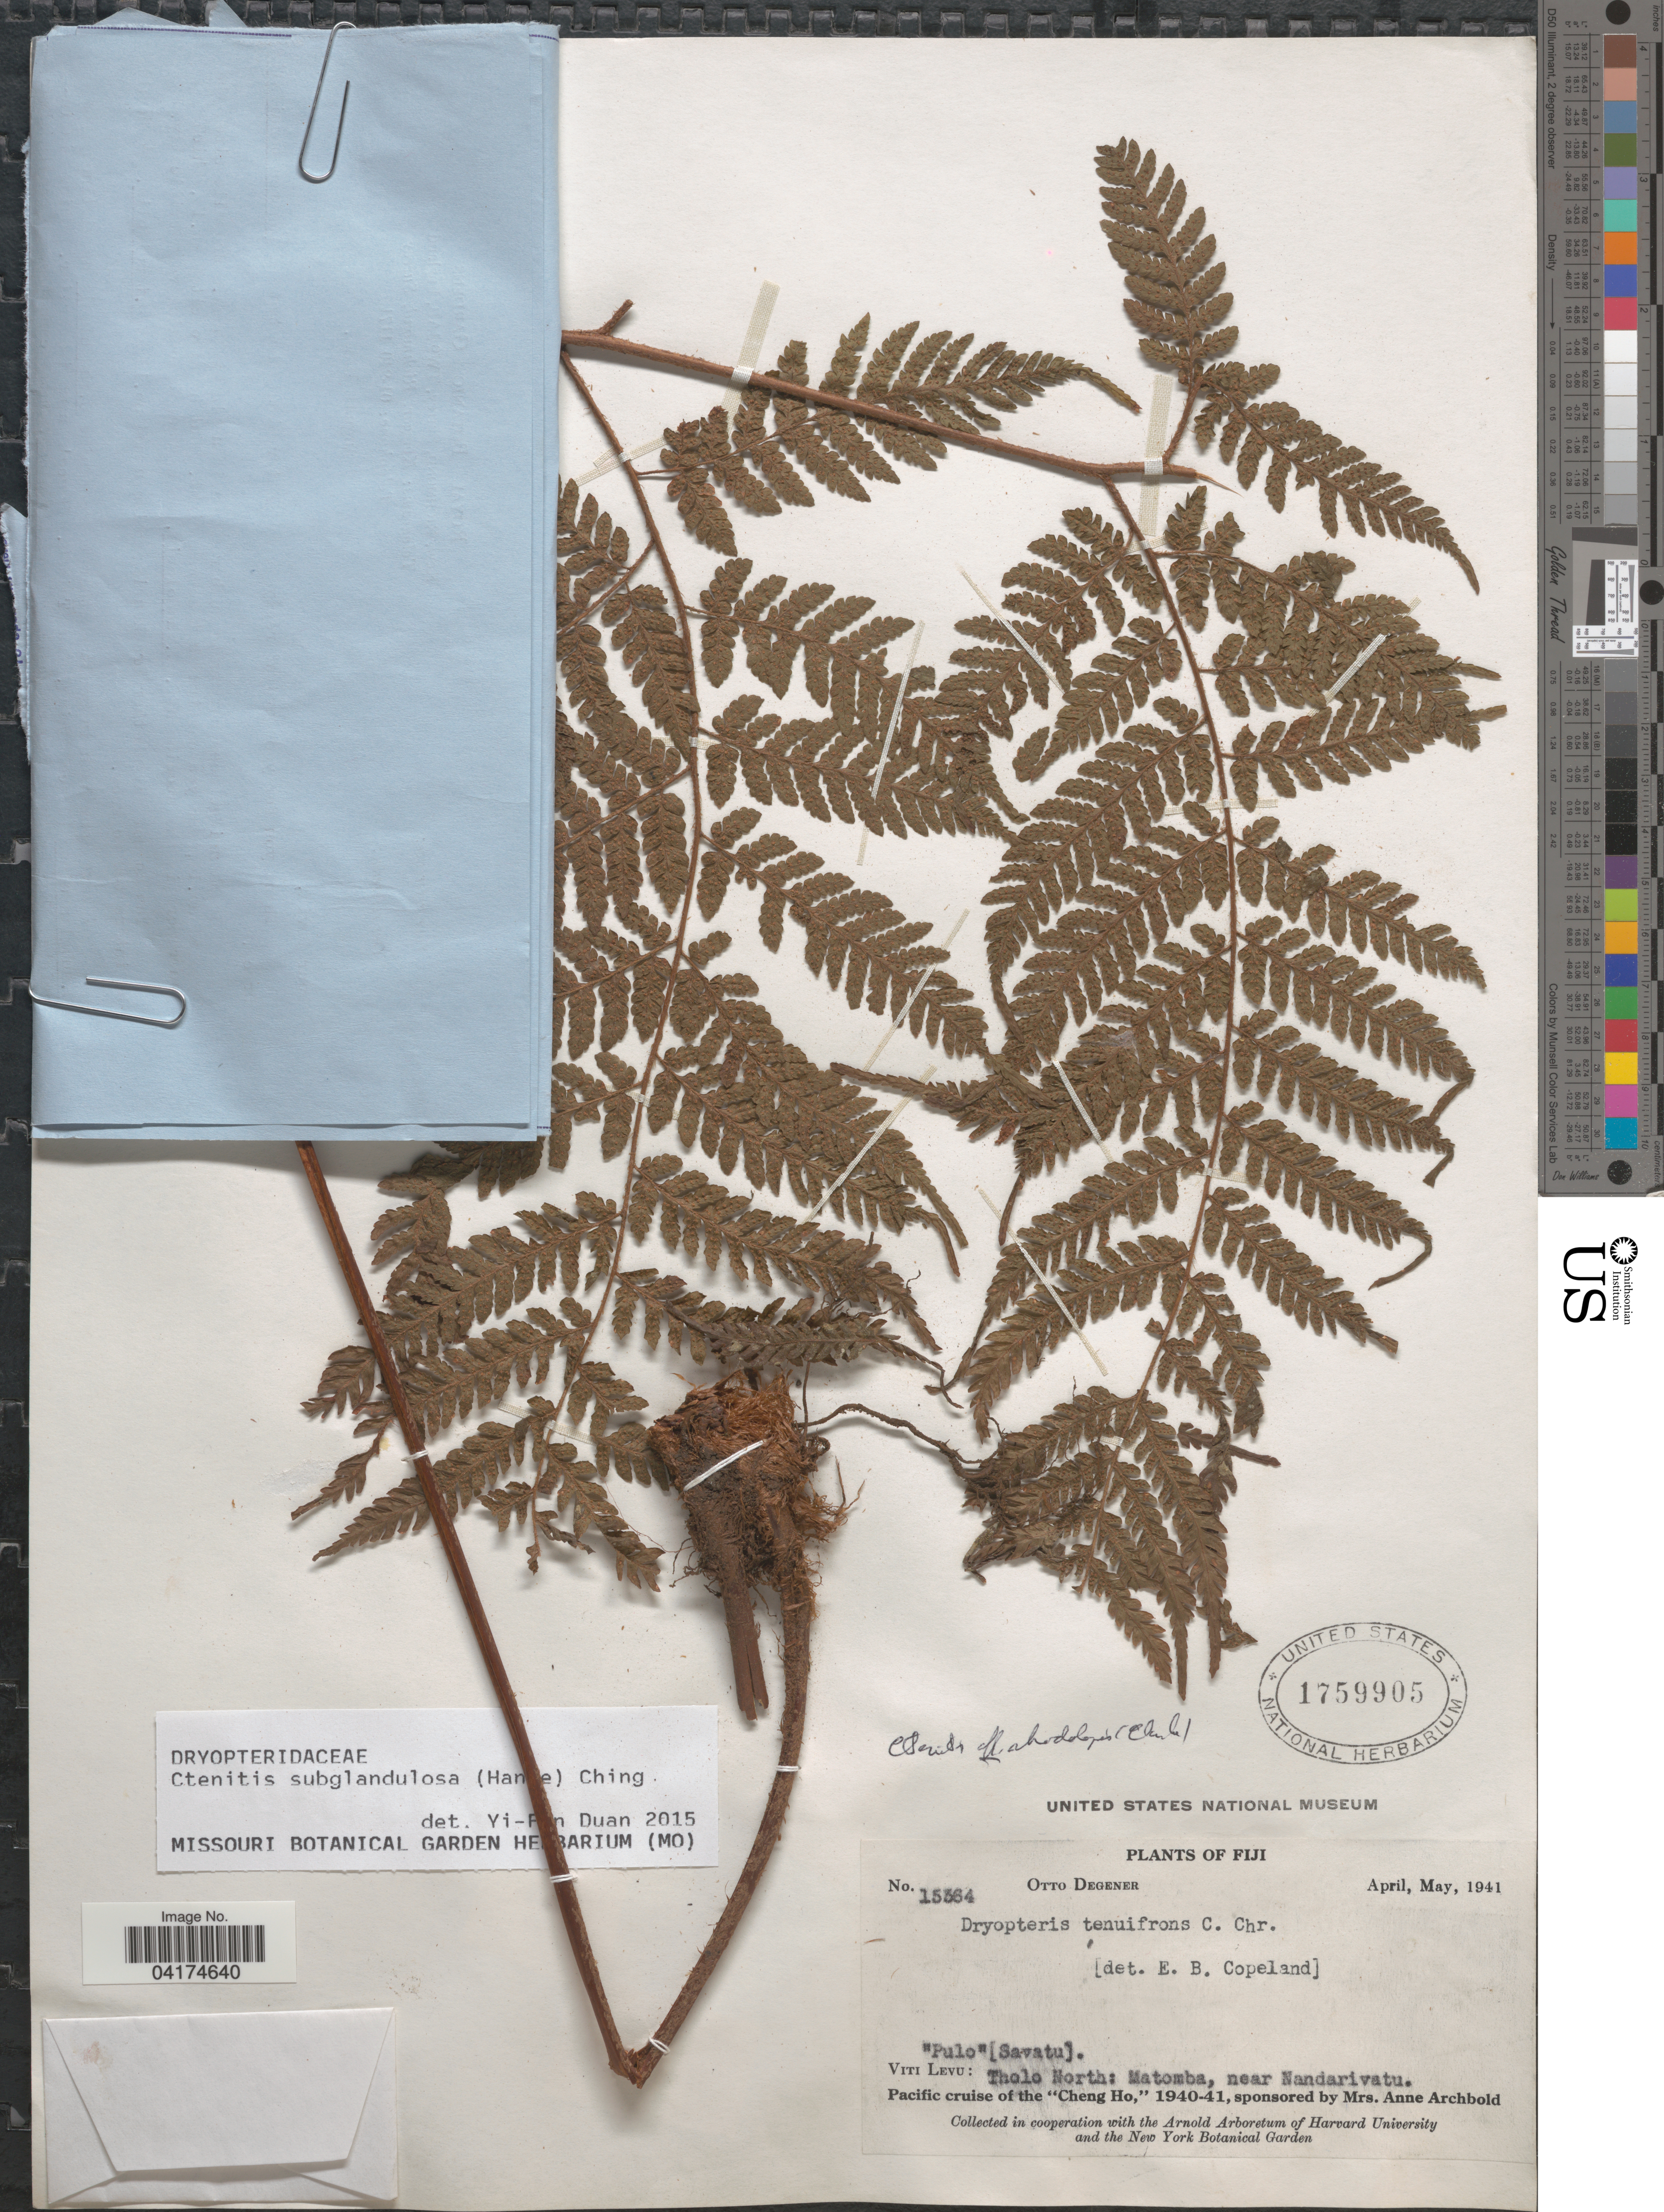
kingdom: Plantae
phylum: Tracheophyta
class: Polypodiopsida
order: Polypodiales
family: Dryopteridaceae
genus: Ctenitis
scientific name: Ctenitis subglandulosa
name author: (Hance) Ching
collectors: O. Degener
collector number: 15364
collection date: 1941-04/1941-05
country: Fiji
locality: Pulo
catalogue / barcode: US 1759905